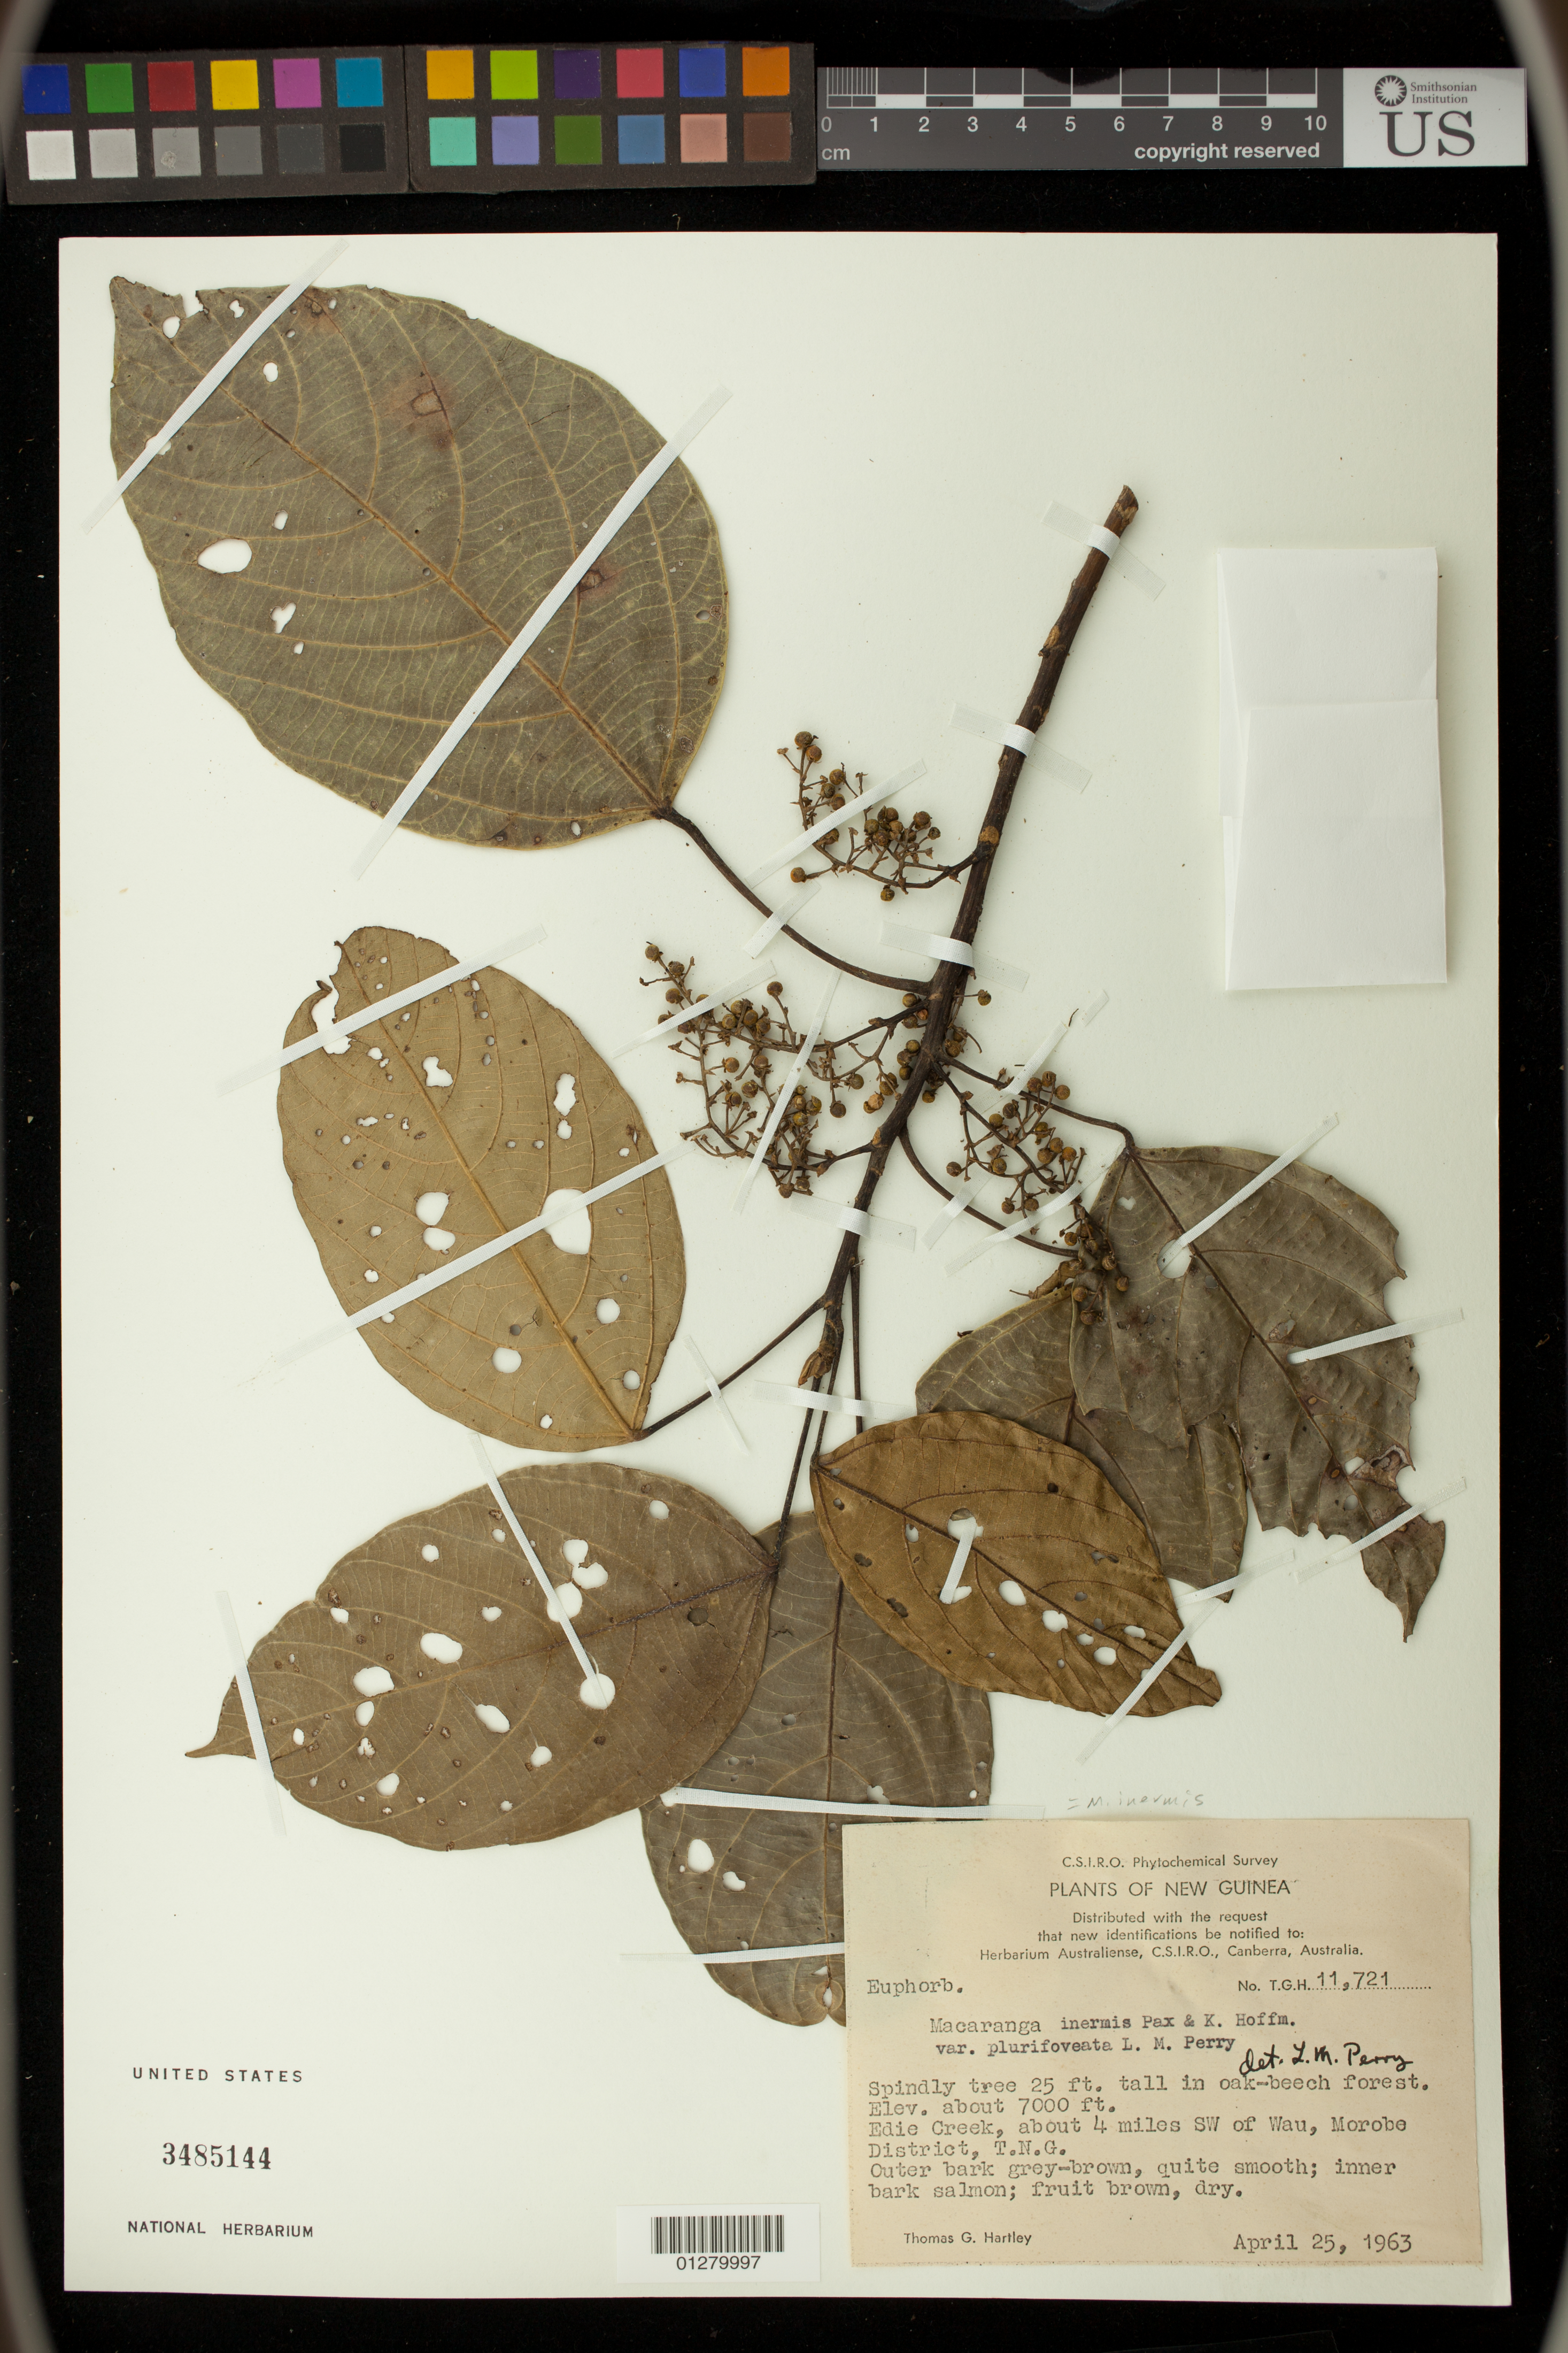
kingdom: Plantae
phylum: Tracheophyta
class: Magnoliopsida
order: Malpighiales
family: Euphorbiaceae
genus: Macaranga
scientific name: Macaranga inermis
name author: Pax & K. Hoffm.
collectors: T. G. Hartley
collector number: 11721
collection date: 1963-04-25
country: Papua New Guinea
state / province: Morobe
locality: Edie Creek, about 4 miles SW of Wau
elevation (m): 2134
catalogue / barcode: US 3485144